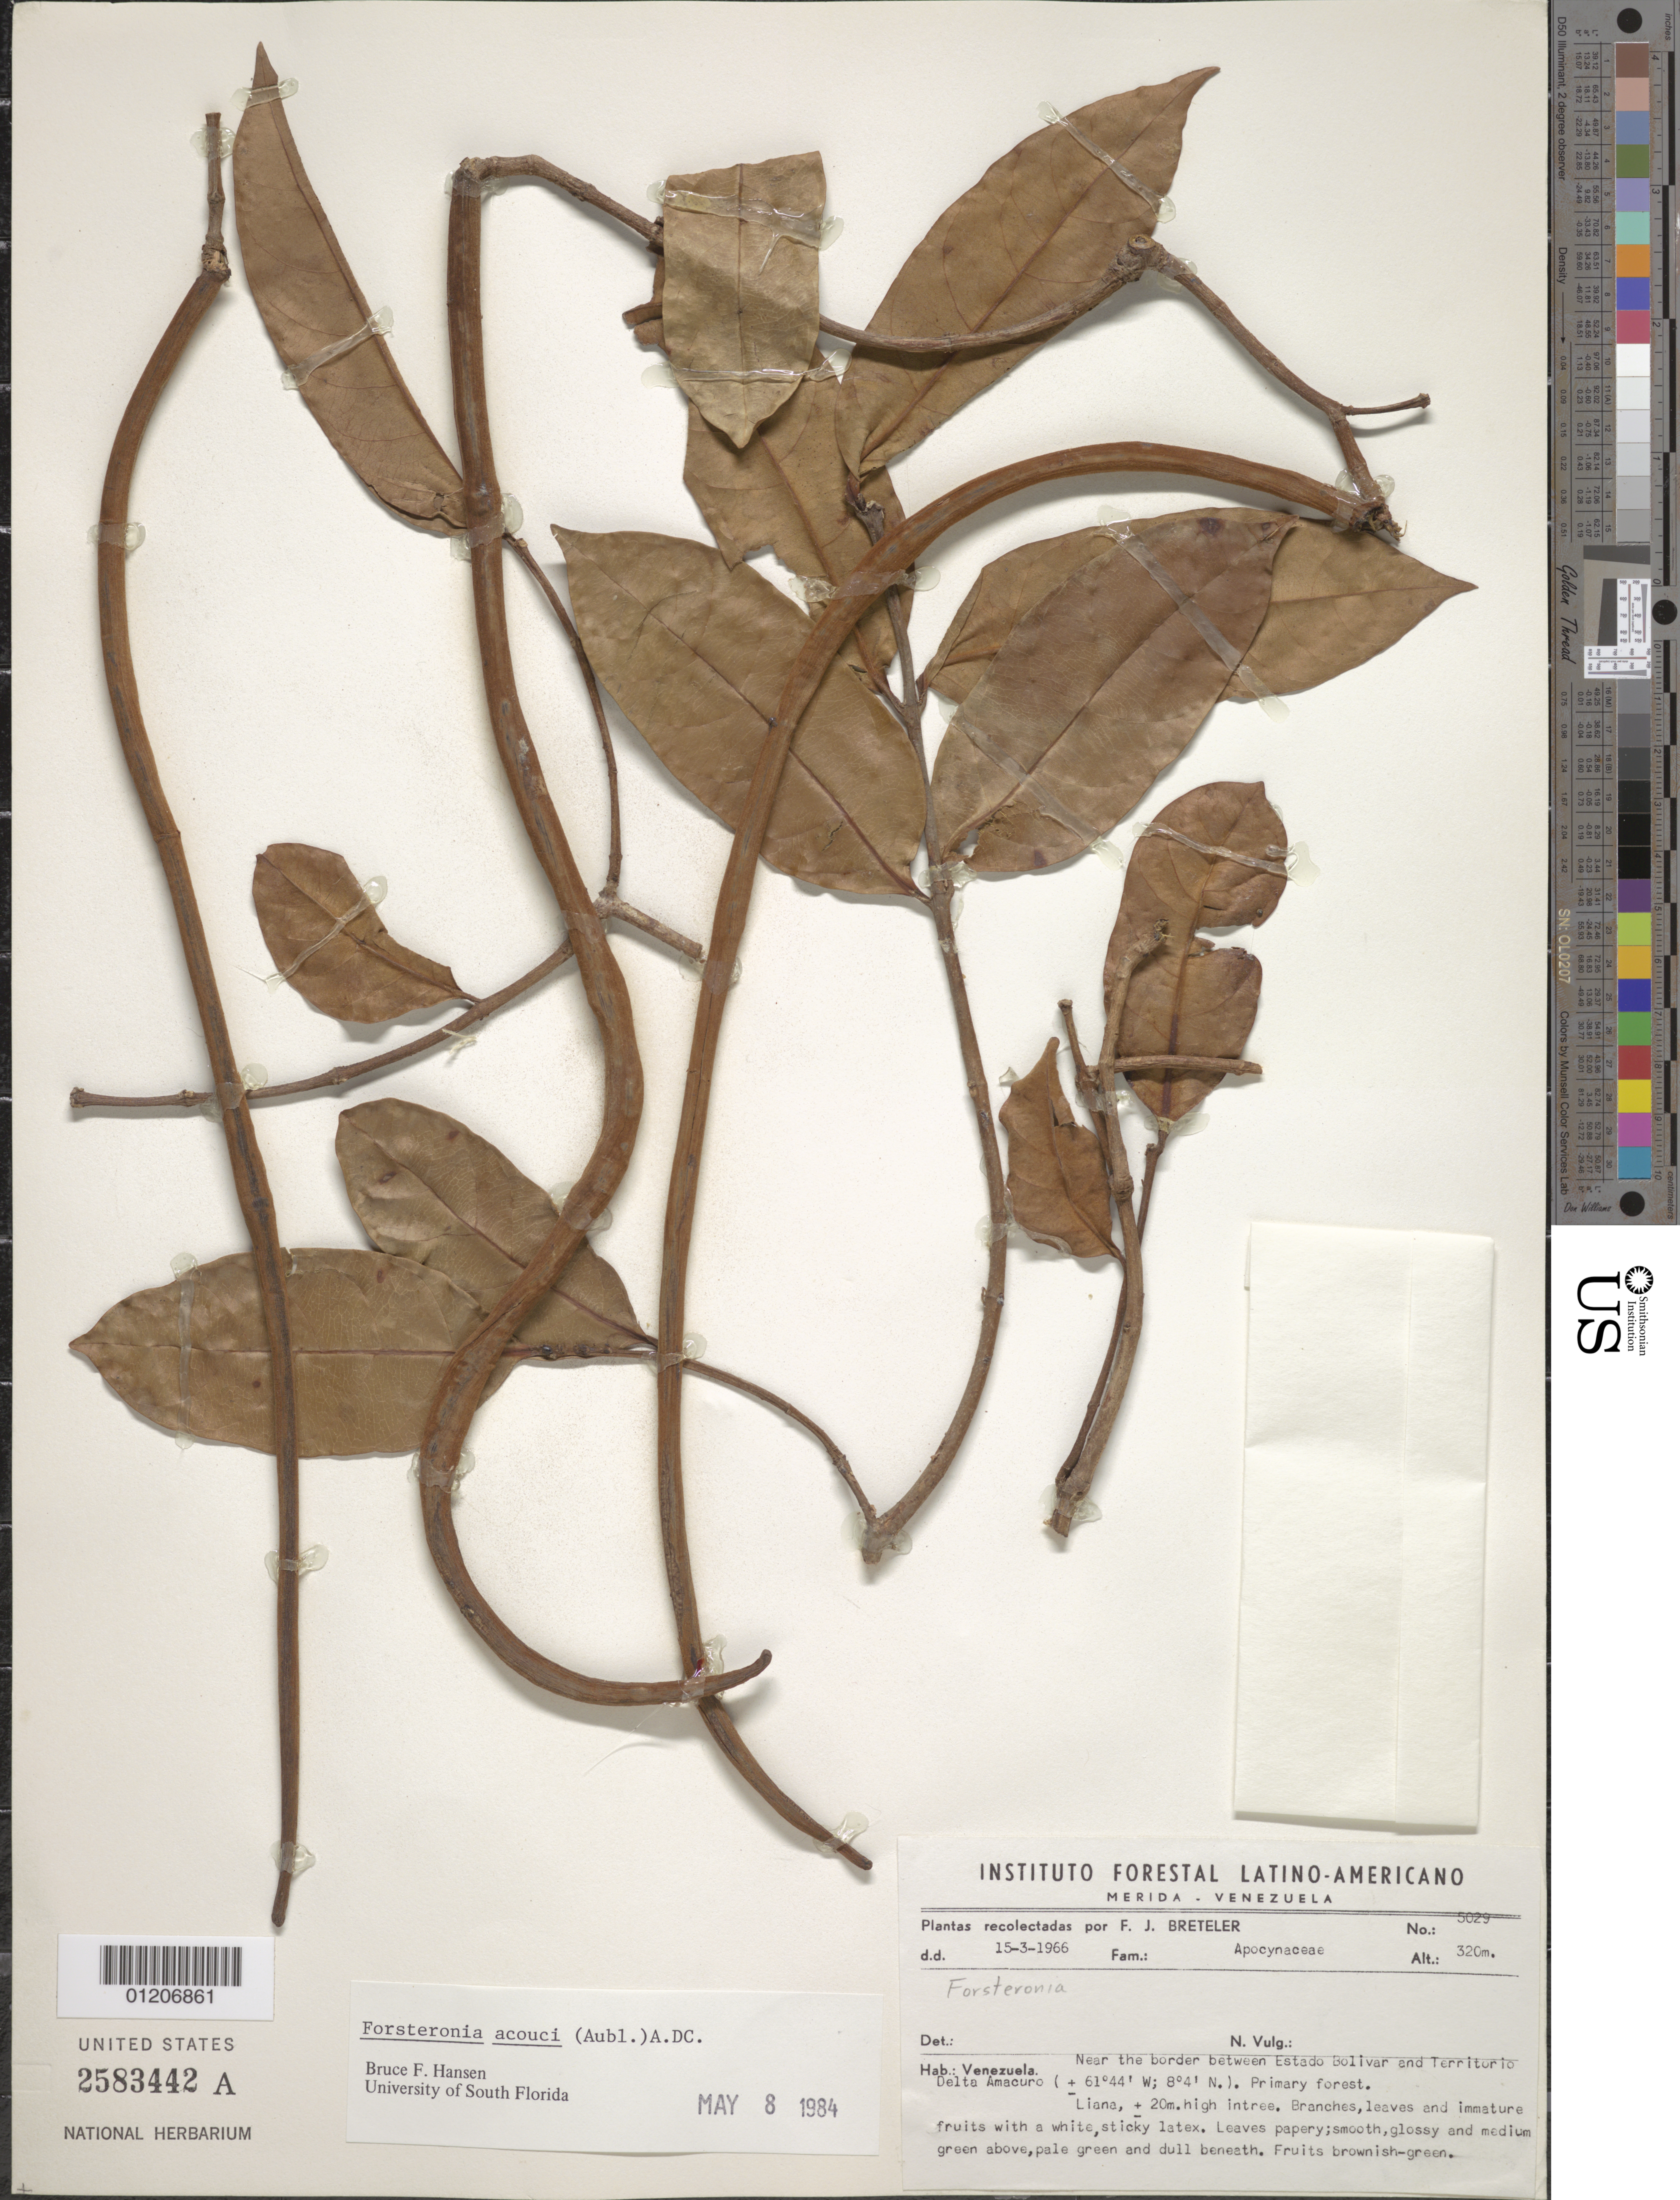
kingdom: Plantae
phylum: Tracheophyta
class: Magnoliopsida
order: Gentianales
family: Apocynaceae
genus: Forsteronia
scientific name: Forsteronia acouci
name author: (Aubl.) A. DC.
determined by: Hansen, B.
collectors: F. J. Breteler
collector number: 5029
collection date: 1966-03-15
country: Venezuela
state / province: Bolivar / Delta Amacuro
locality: Near the border between Estado Bolivar and Territorio Delta Amacuro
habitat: Primary forest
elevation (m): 320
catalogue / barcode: US 2583442A